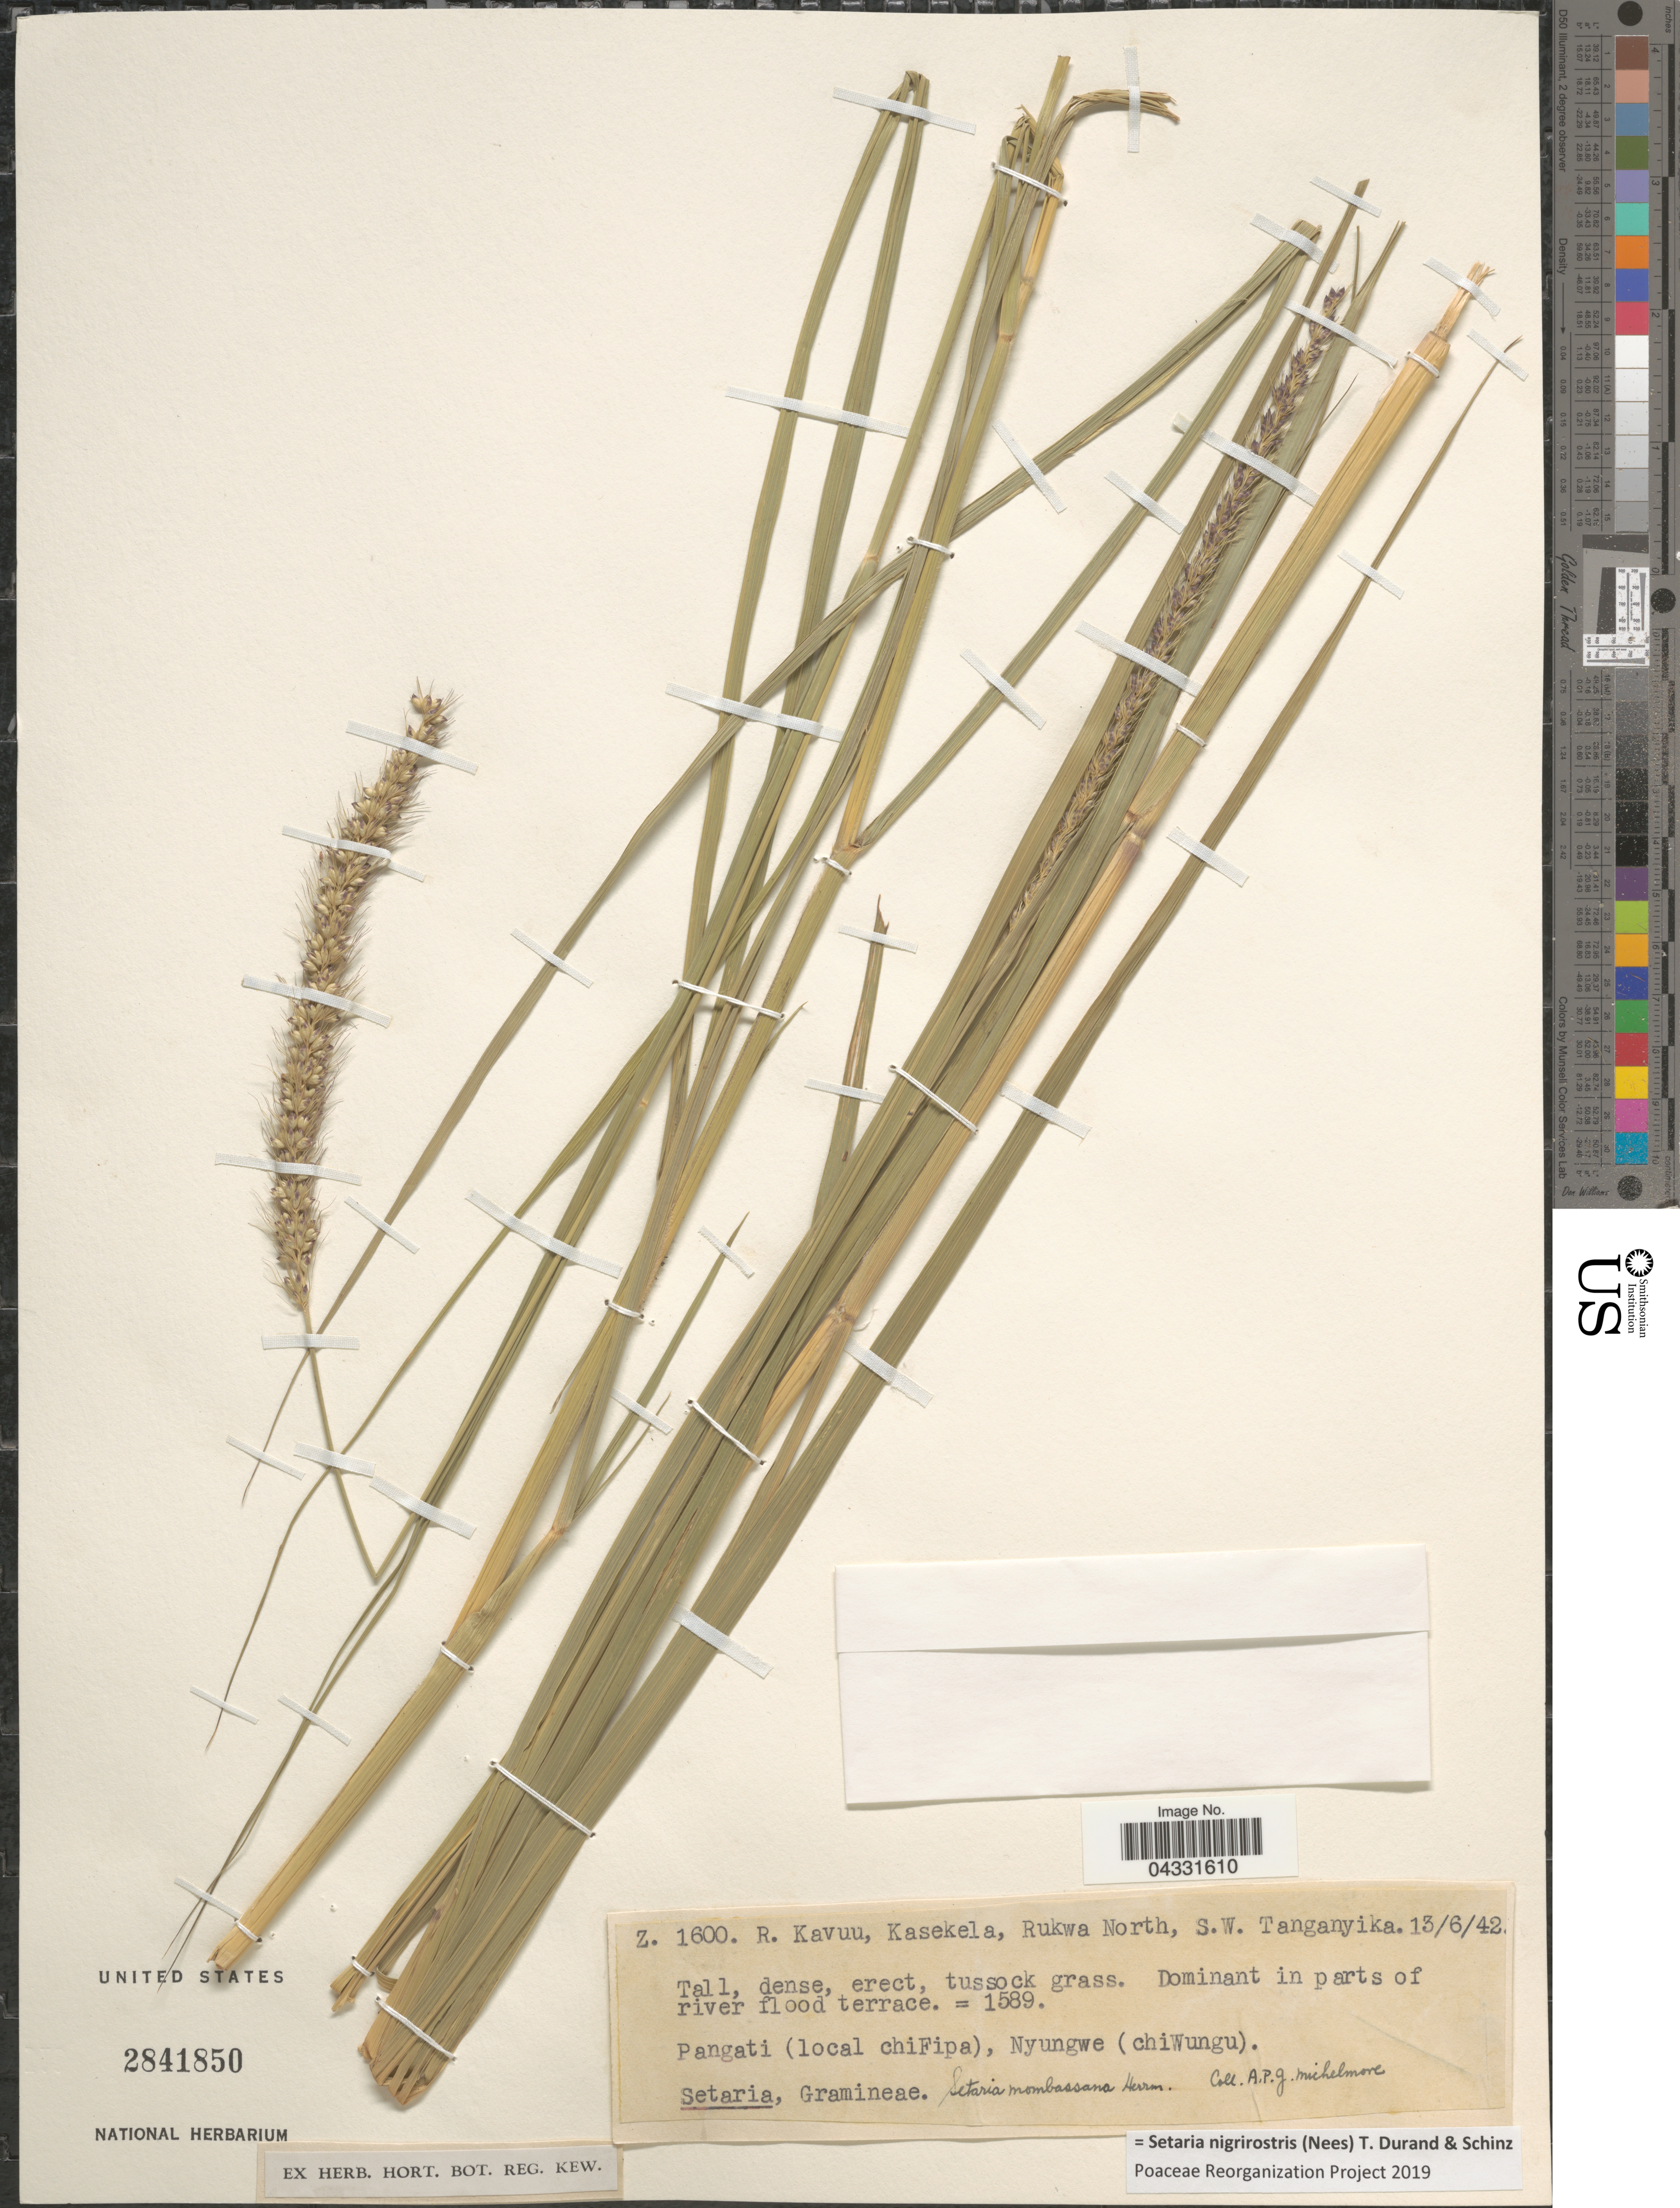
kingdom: Plantae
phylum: Tracheophyta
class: Liliopsida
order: Poales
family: Poaceae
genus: Setaria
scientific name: Setaria nigrirostris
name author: (Nees) Durand & Schinz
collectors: A. Michelmore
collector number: Z.1600?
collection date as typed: Transcribed d/m/y: 13/6/42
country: Tanzania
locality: Kasekela, Rukwa North, S.W. Tanganyika.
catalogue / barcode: US 2841850